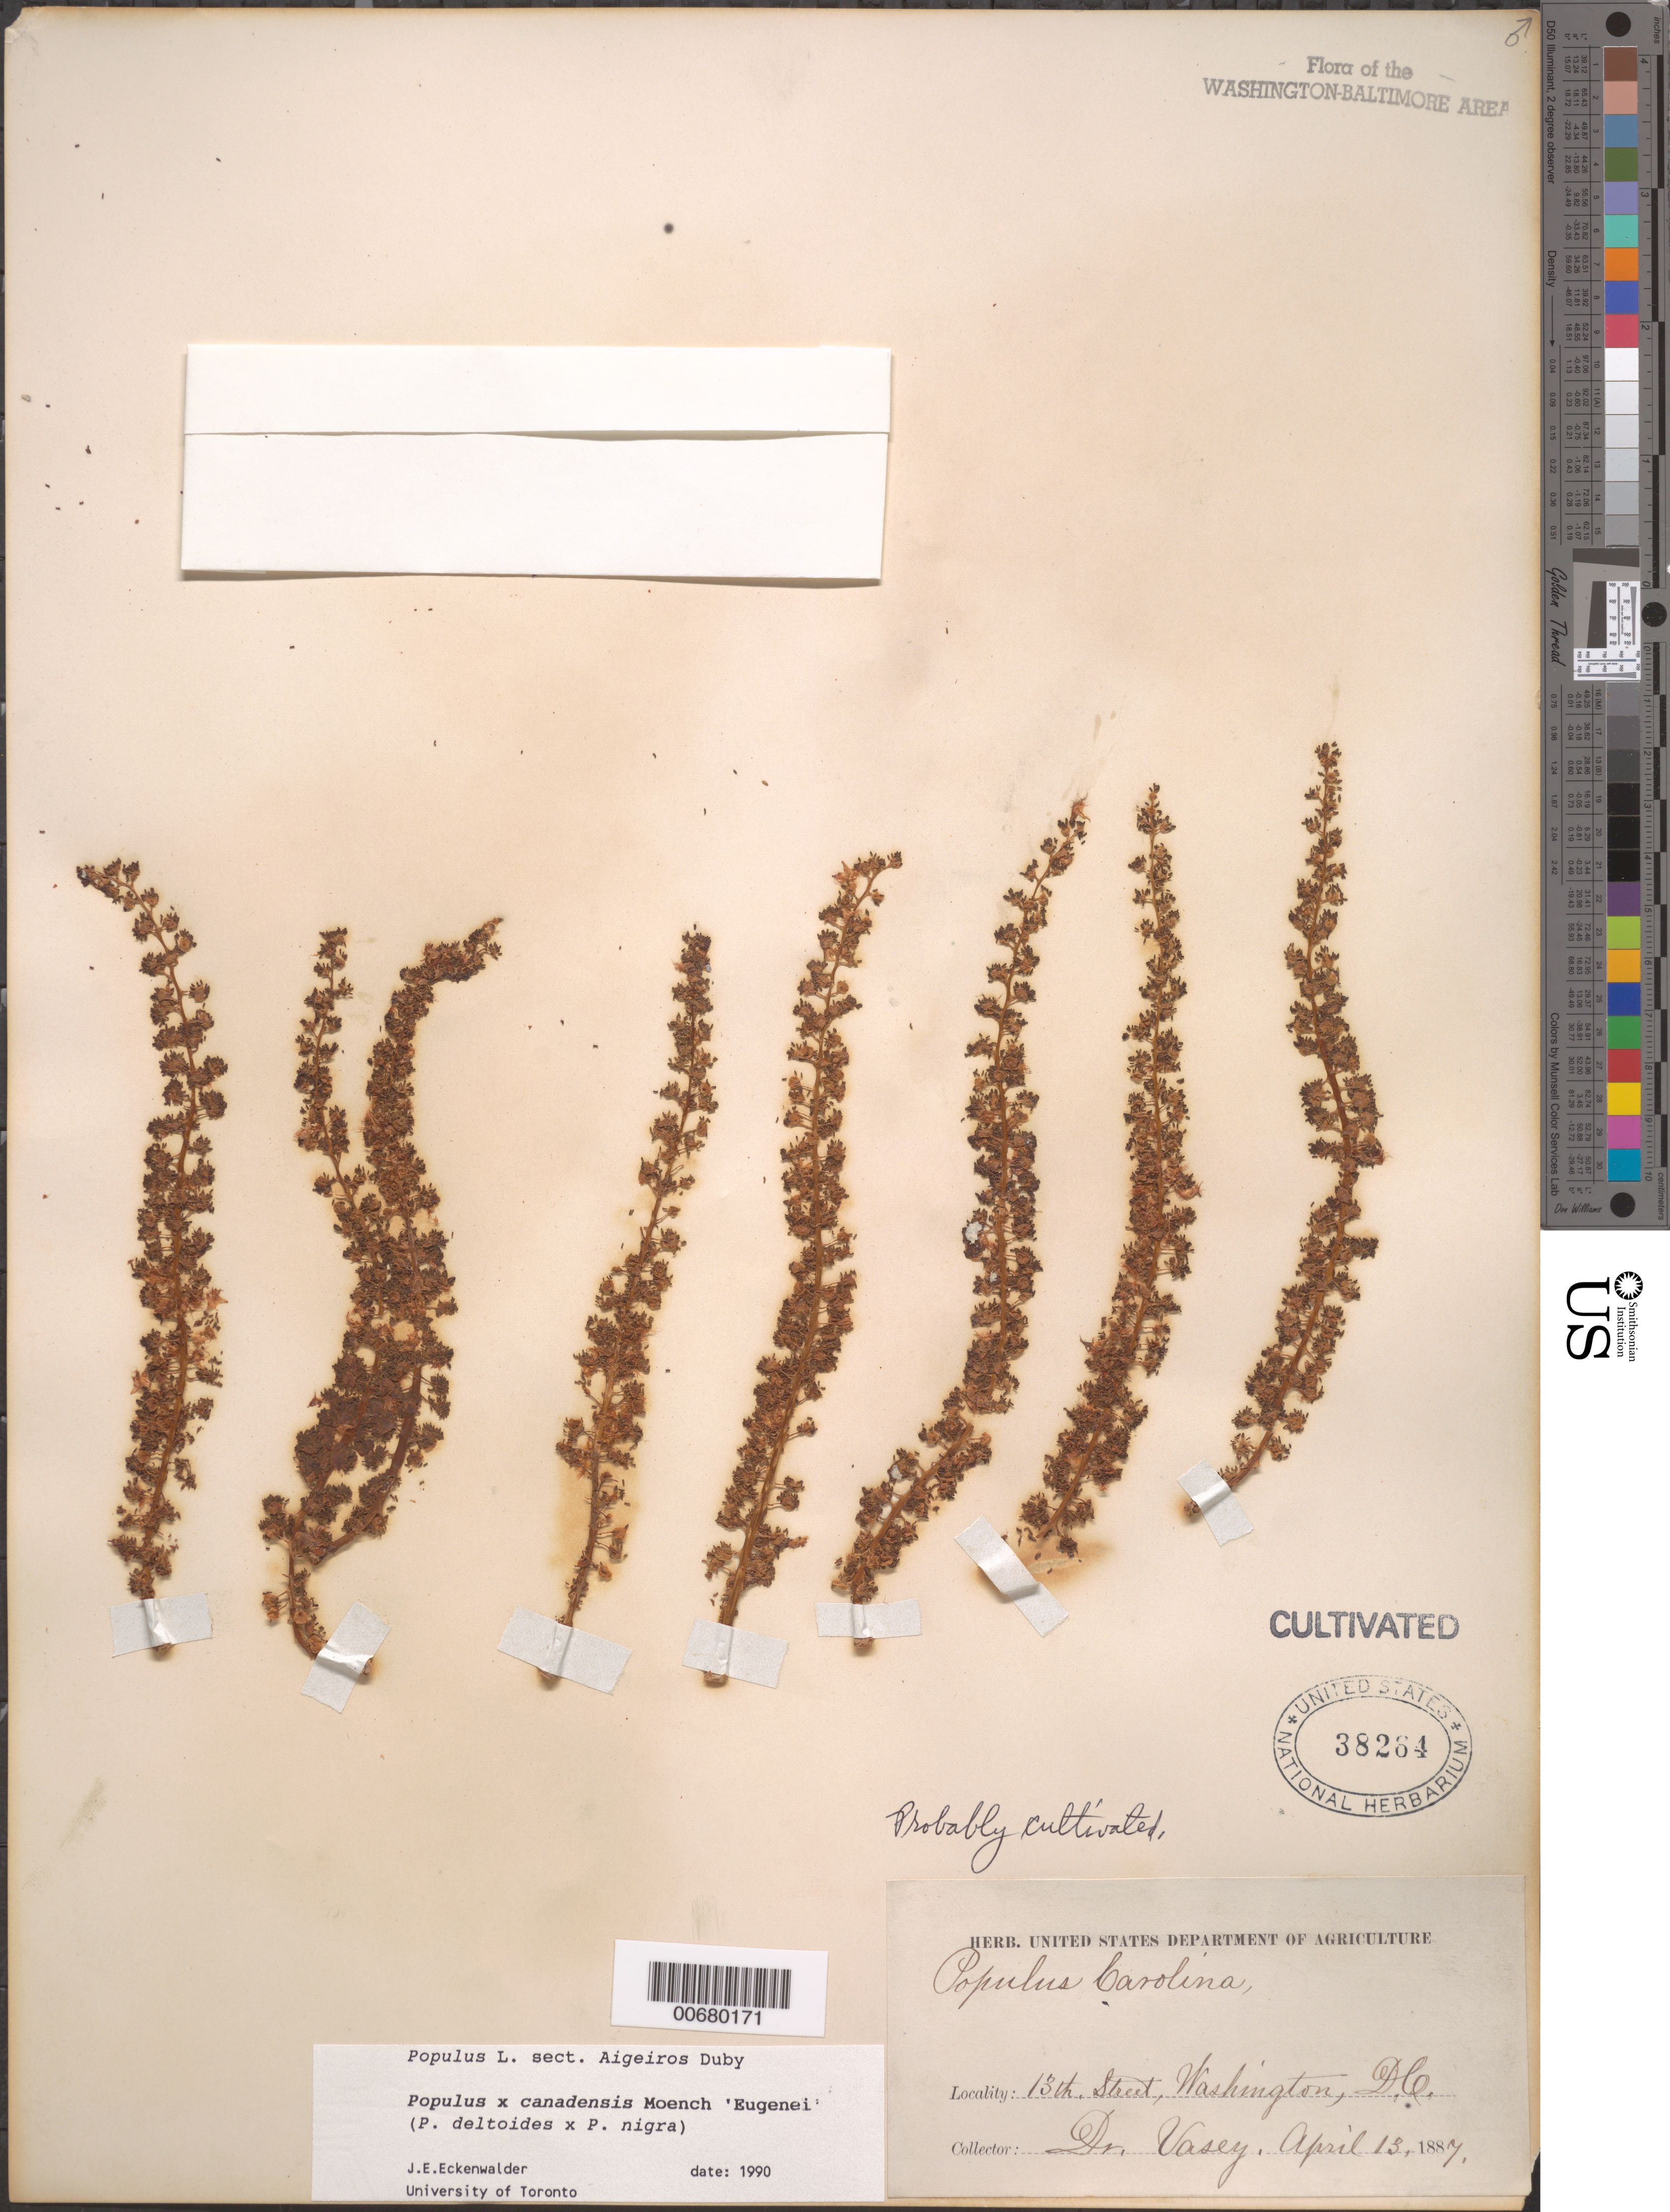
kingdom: Plantae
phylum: Tracheophyta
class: Magnoliopsida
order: Malpighiales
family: Salicaceae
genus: Populus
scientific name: Populus canadensis 'Eugenei'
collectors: G. R. Vasey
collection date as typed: April 13, 1887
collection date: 1887-04-13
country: United States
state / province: District of Columbia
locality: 13th St.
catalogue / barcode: US 38264